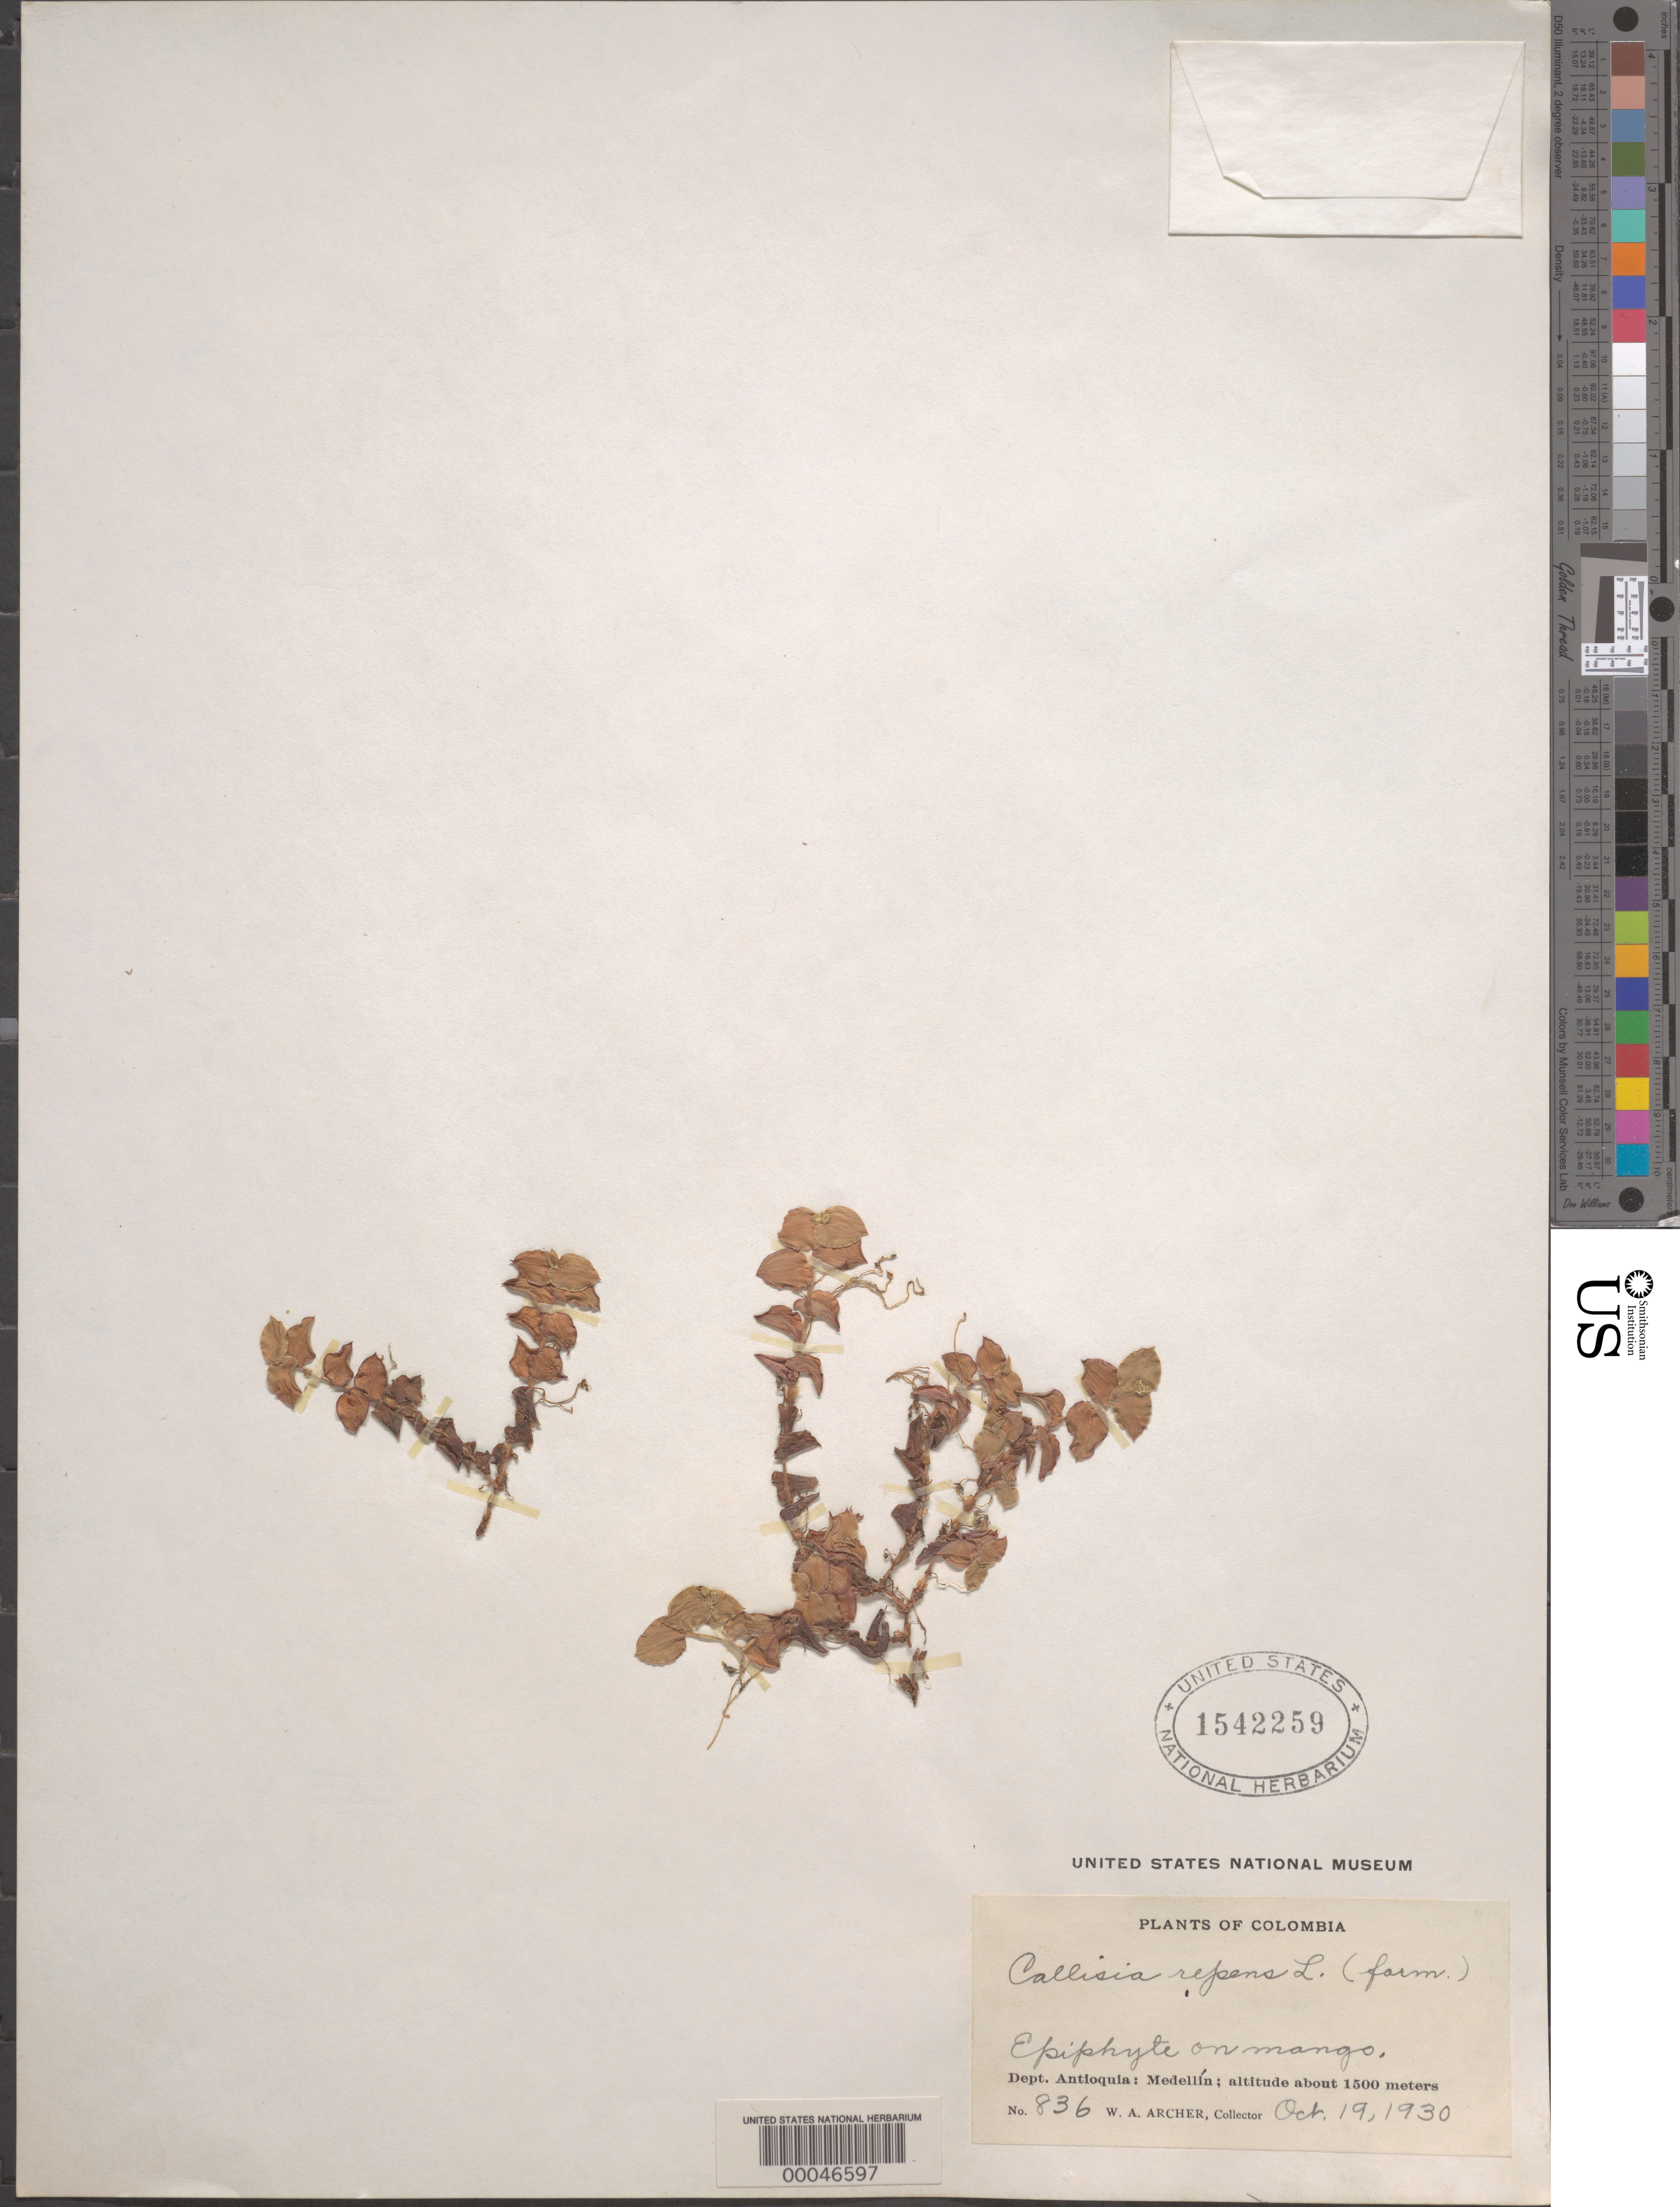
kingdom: Plantae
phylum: Tracheophyta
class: Liliopsida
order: Commelinales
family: Commelinaceae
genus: Callisia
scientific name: Callisia repens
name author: (Jacq.) L.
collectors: W. A. Archer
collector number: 836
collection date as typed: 19 Oct 1930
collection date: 1930-10-19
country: Colombia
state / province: Antioquia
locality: Medellin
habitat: Growing on mango tree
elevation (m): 1500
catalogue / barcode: US 1542259